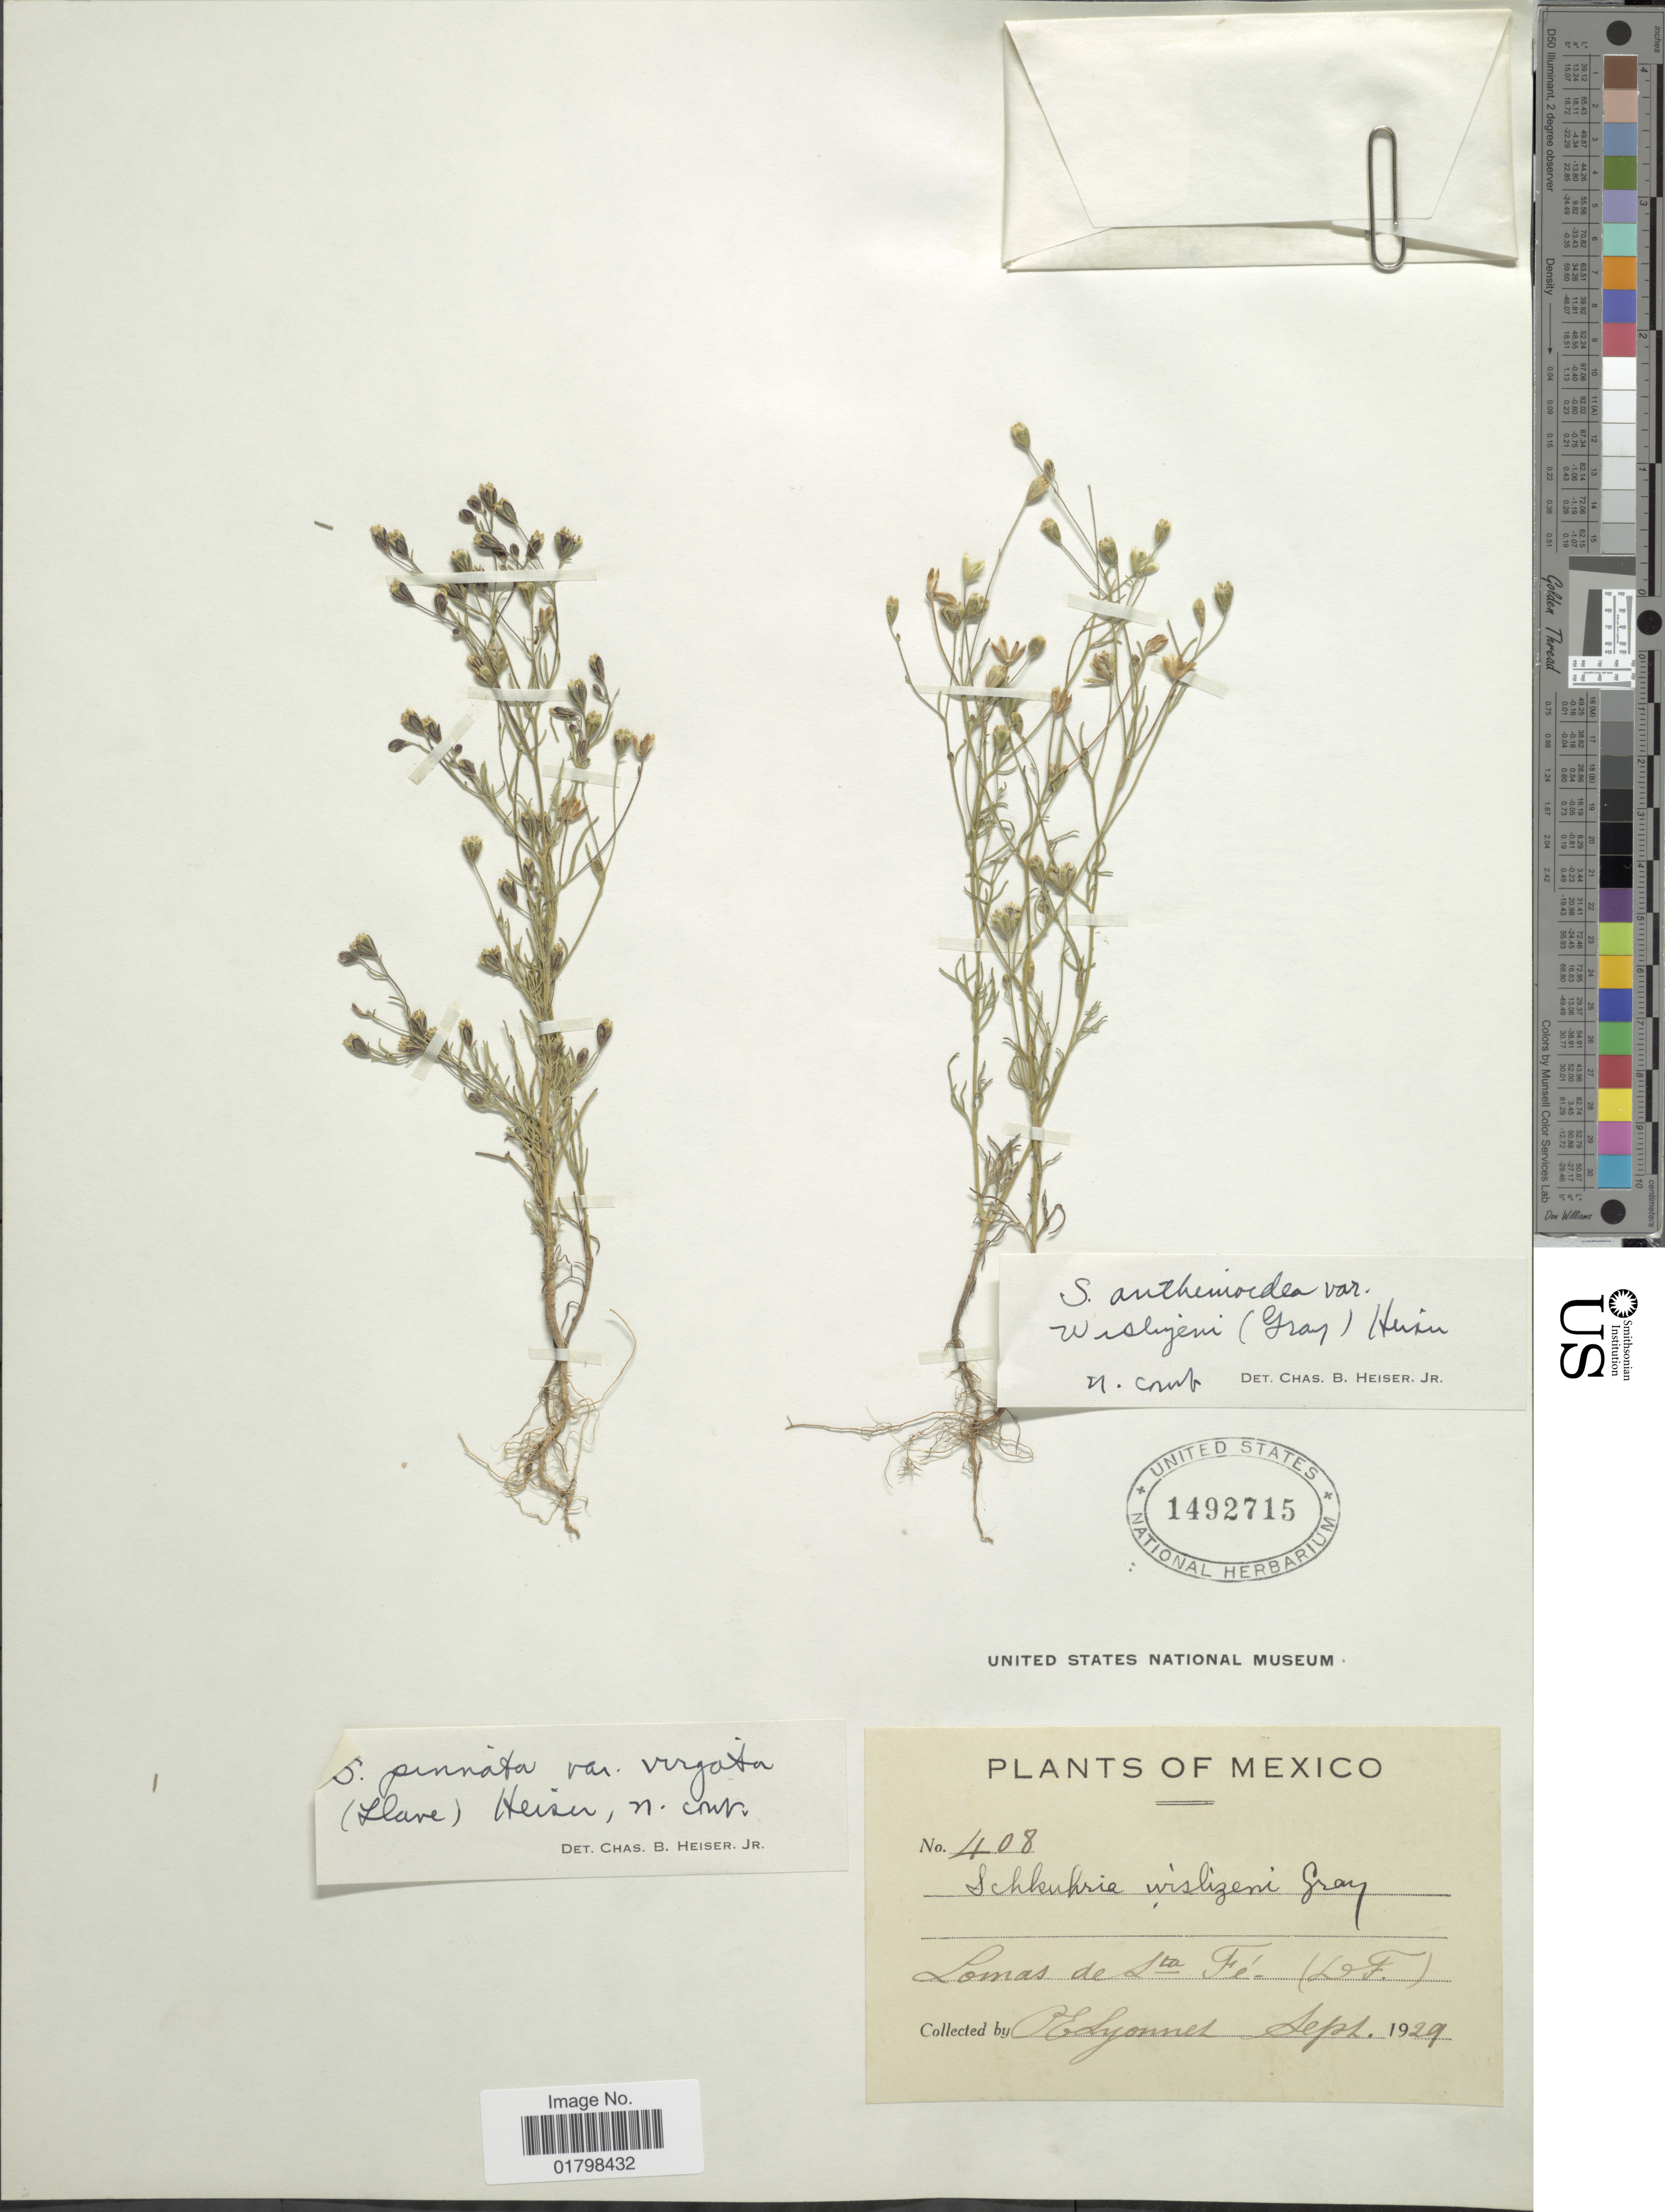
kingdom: Plantae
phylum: Tracheophyta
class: Magnoliopsida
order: Asterales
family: Asteraceae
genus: Schkuhria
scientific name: Schkuhria wislizeni var. wislizeni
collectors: P. Lyonnet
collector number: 408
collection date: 1929-09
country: Mexico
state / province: Distrito Federal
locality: Lomas del Sta Fe (D.F.)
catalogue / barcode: US 1492715